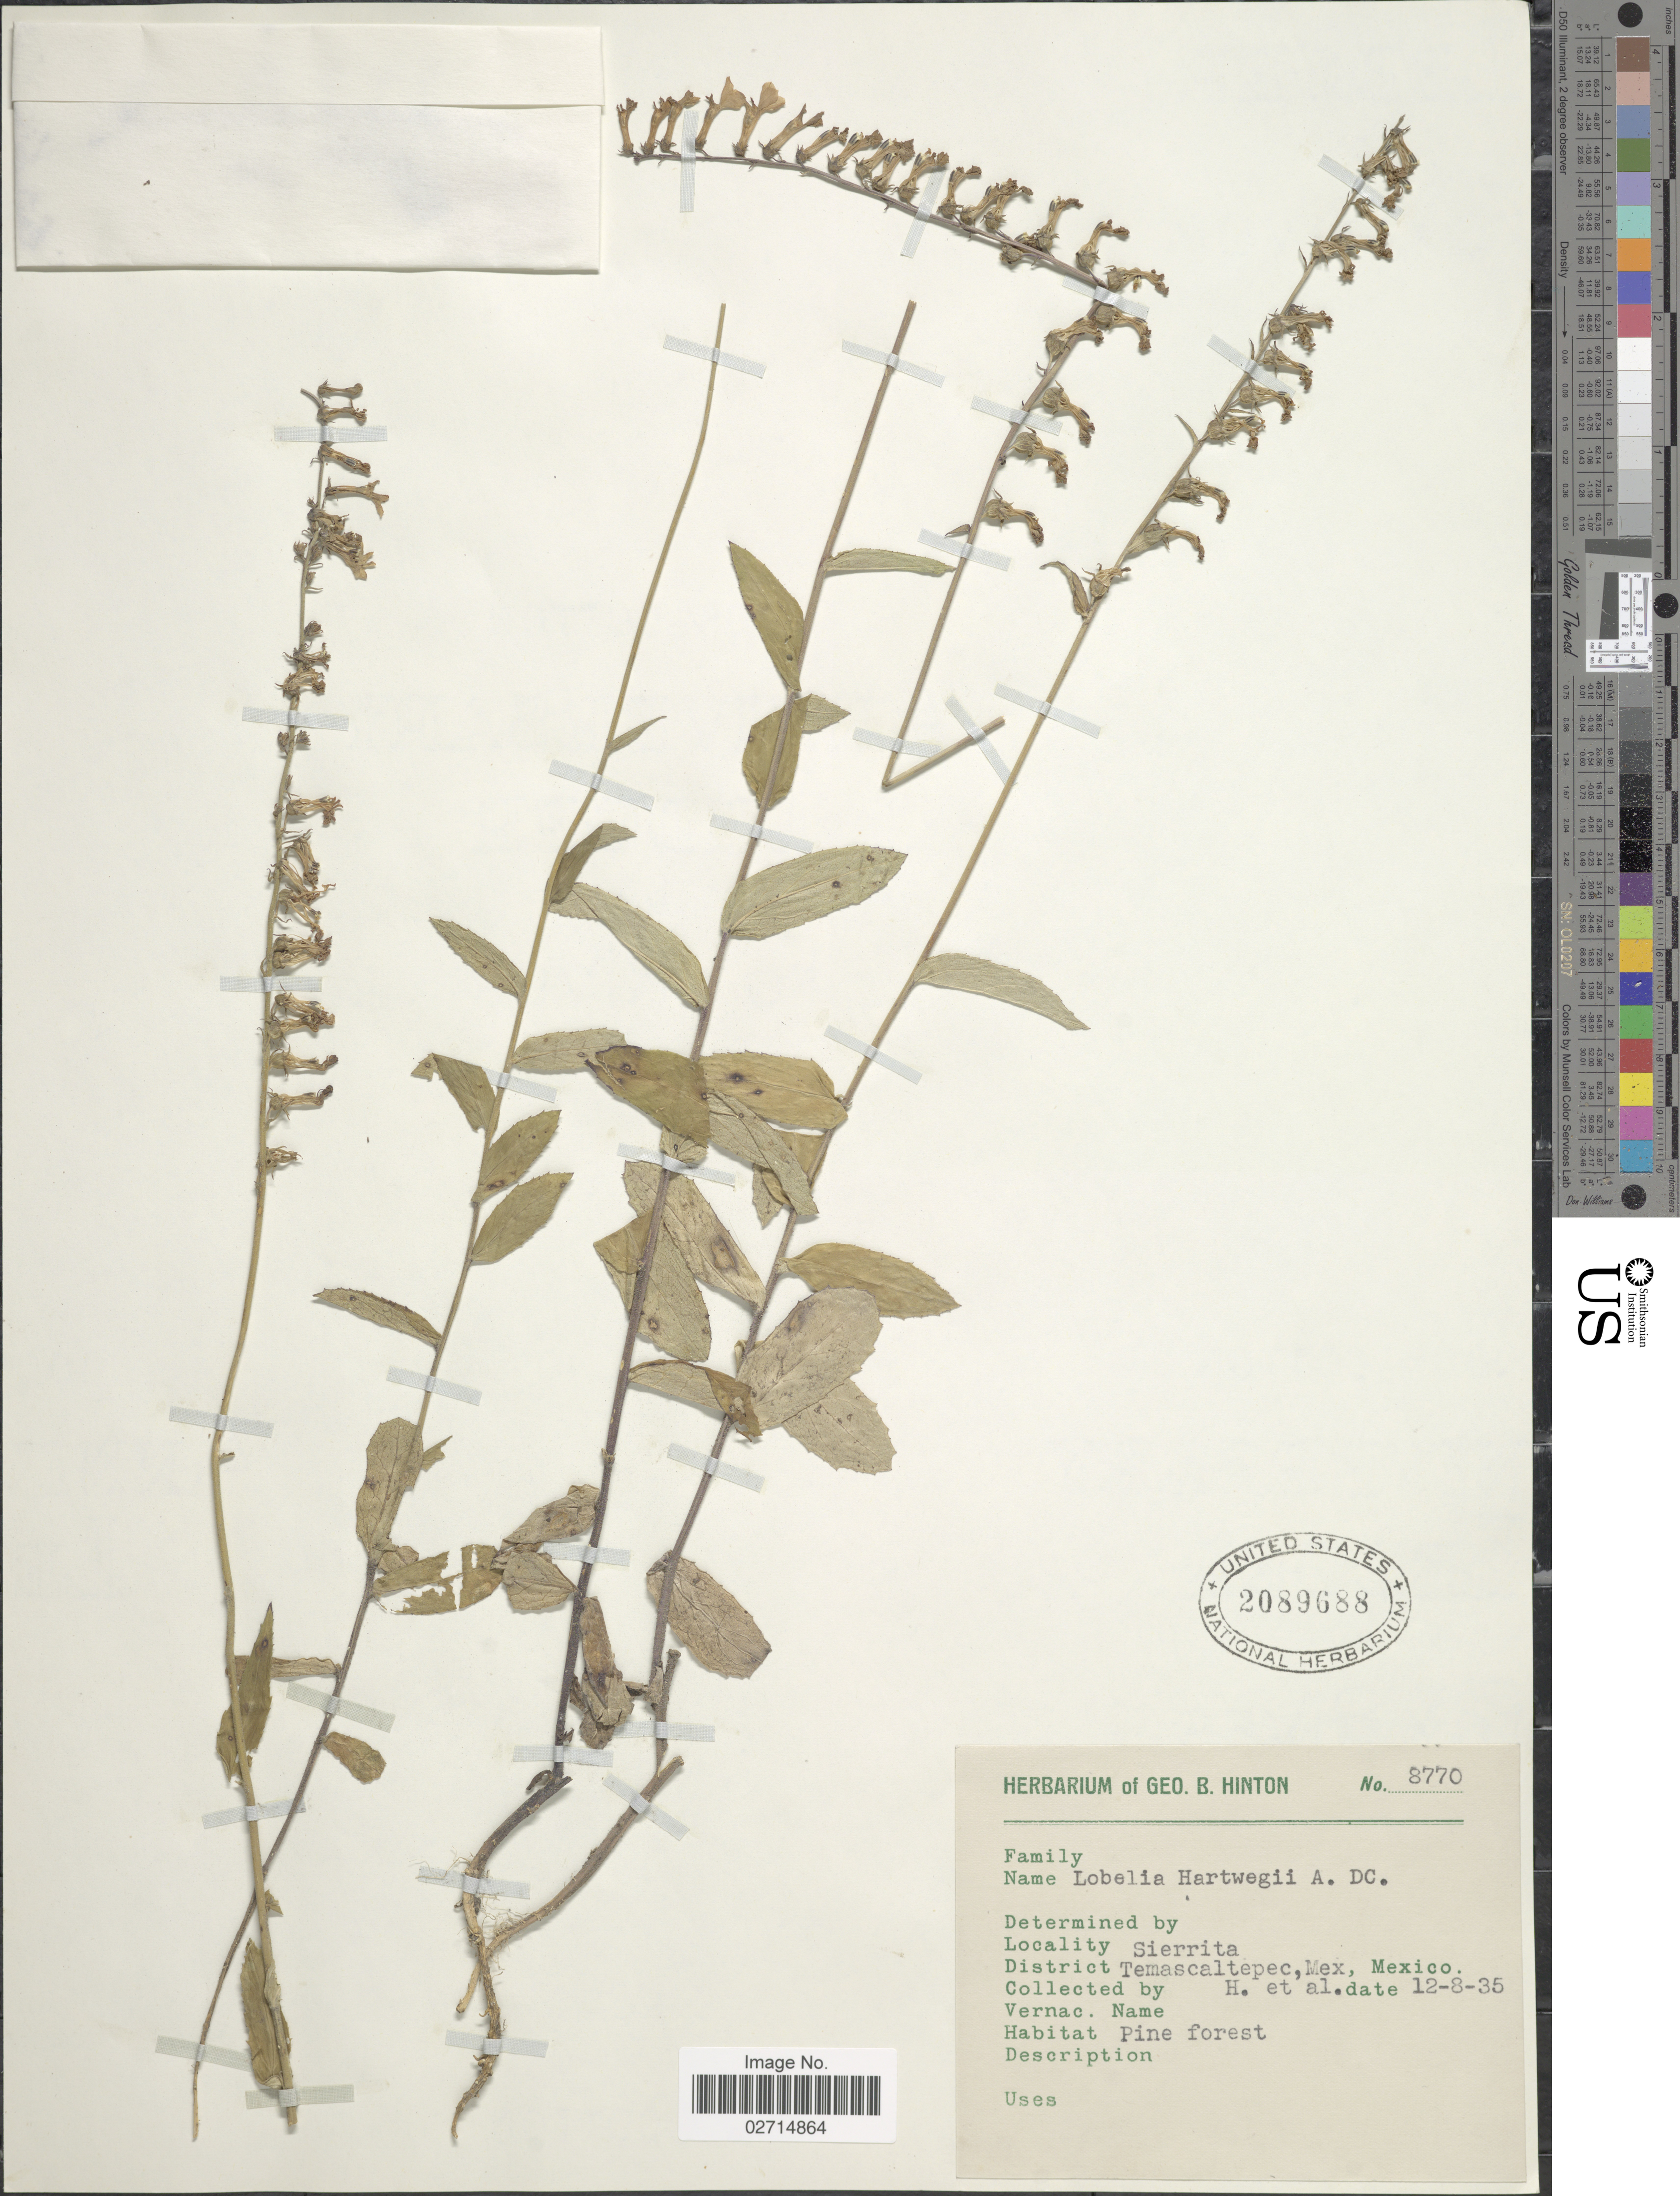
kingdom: Plantae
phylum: Tracheophyta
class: Magnoliopsida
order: Asterales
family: Campanulaceae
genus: Lobelia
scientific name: Lobelia hartwegii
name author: Benth. ex A. DC.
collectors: G. B. Hinton & et al.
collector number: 8770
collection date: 1935-12-08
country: Mexico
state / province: México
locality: Sierrita, District Temascaltepec, Mex., Mexico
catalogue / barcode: US 2089688